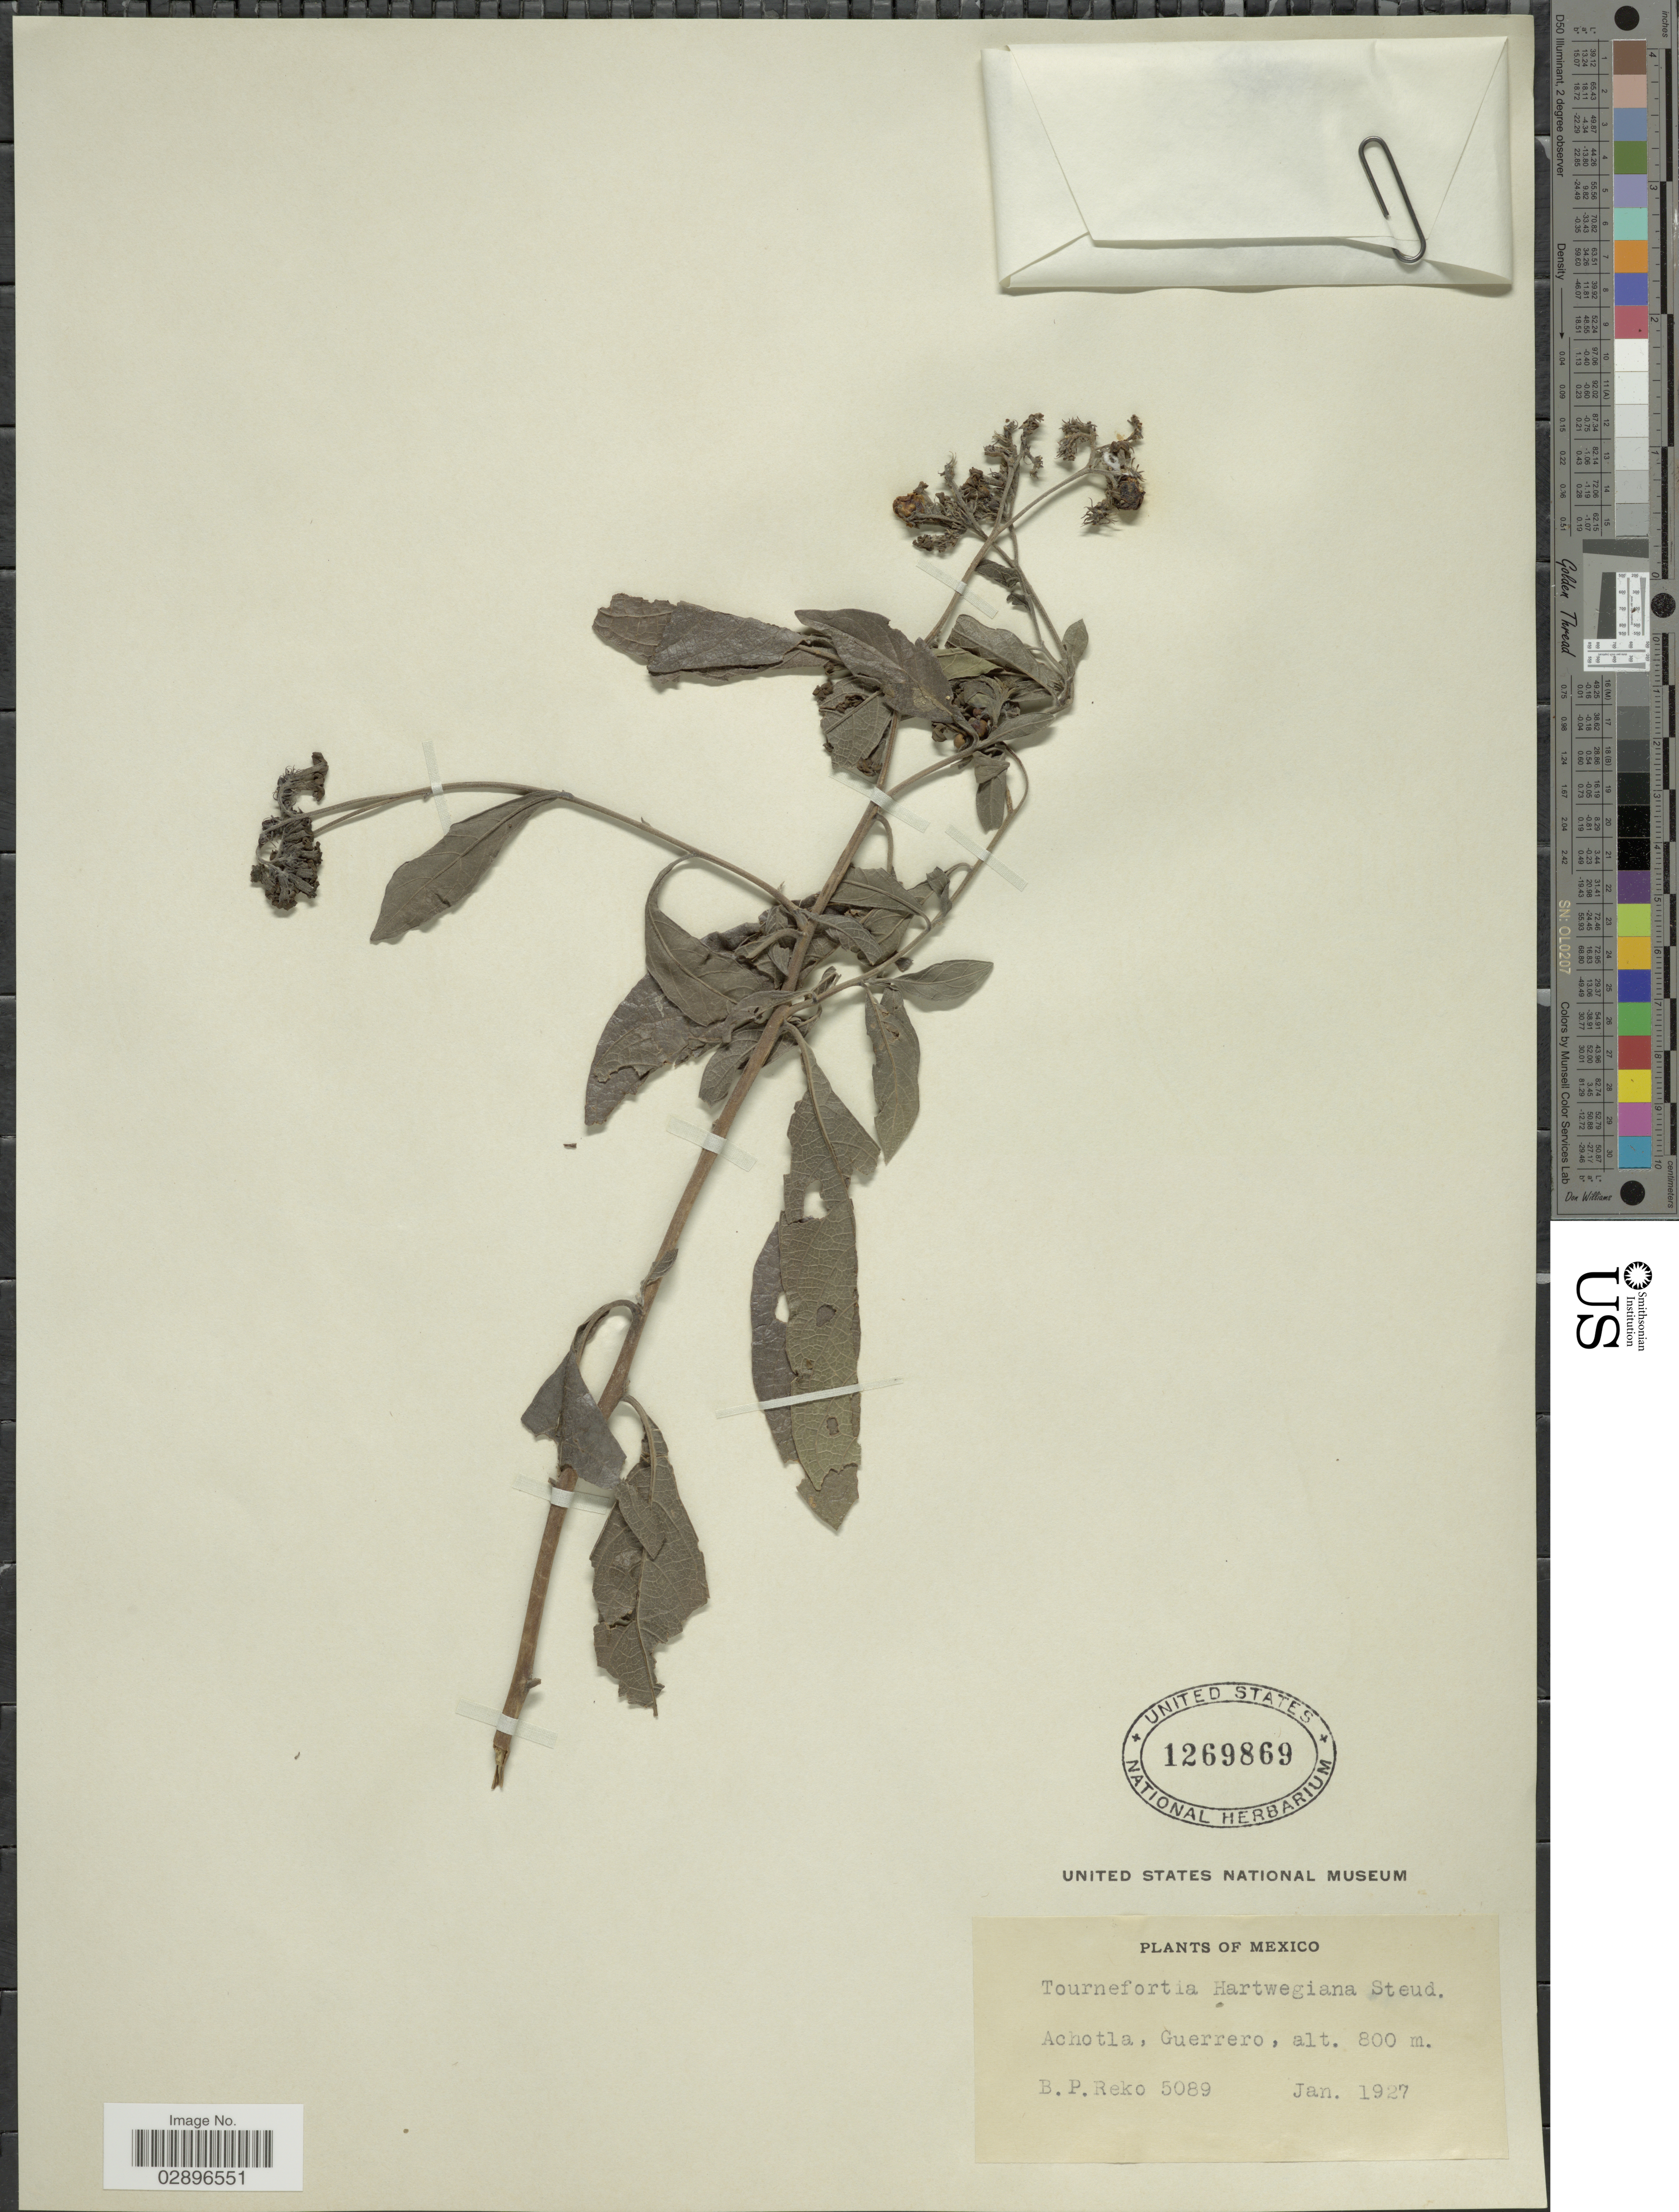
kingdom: Plantae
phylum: Tracheophyta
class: Magnoliopsida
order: Boraginales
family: Heliotropiaceae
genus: Tournefortia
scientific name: Tournefortia hartwegiana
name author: Steud.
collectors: B. P. Reko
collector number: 5089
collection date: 1927-01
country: Mexico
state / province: Guerrero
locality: Achotla.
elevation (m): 800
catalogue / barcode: US 1269869